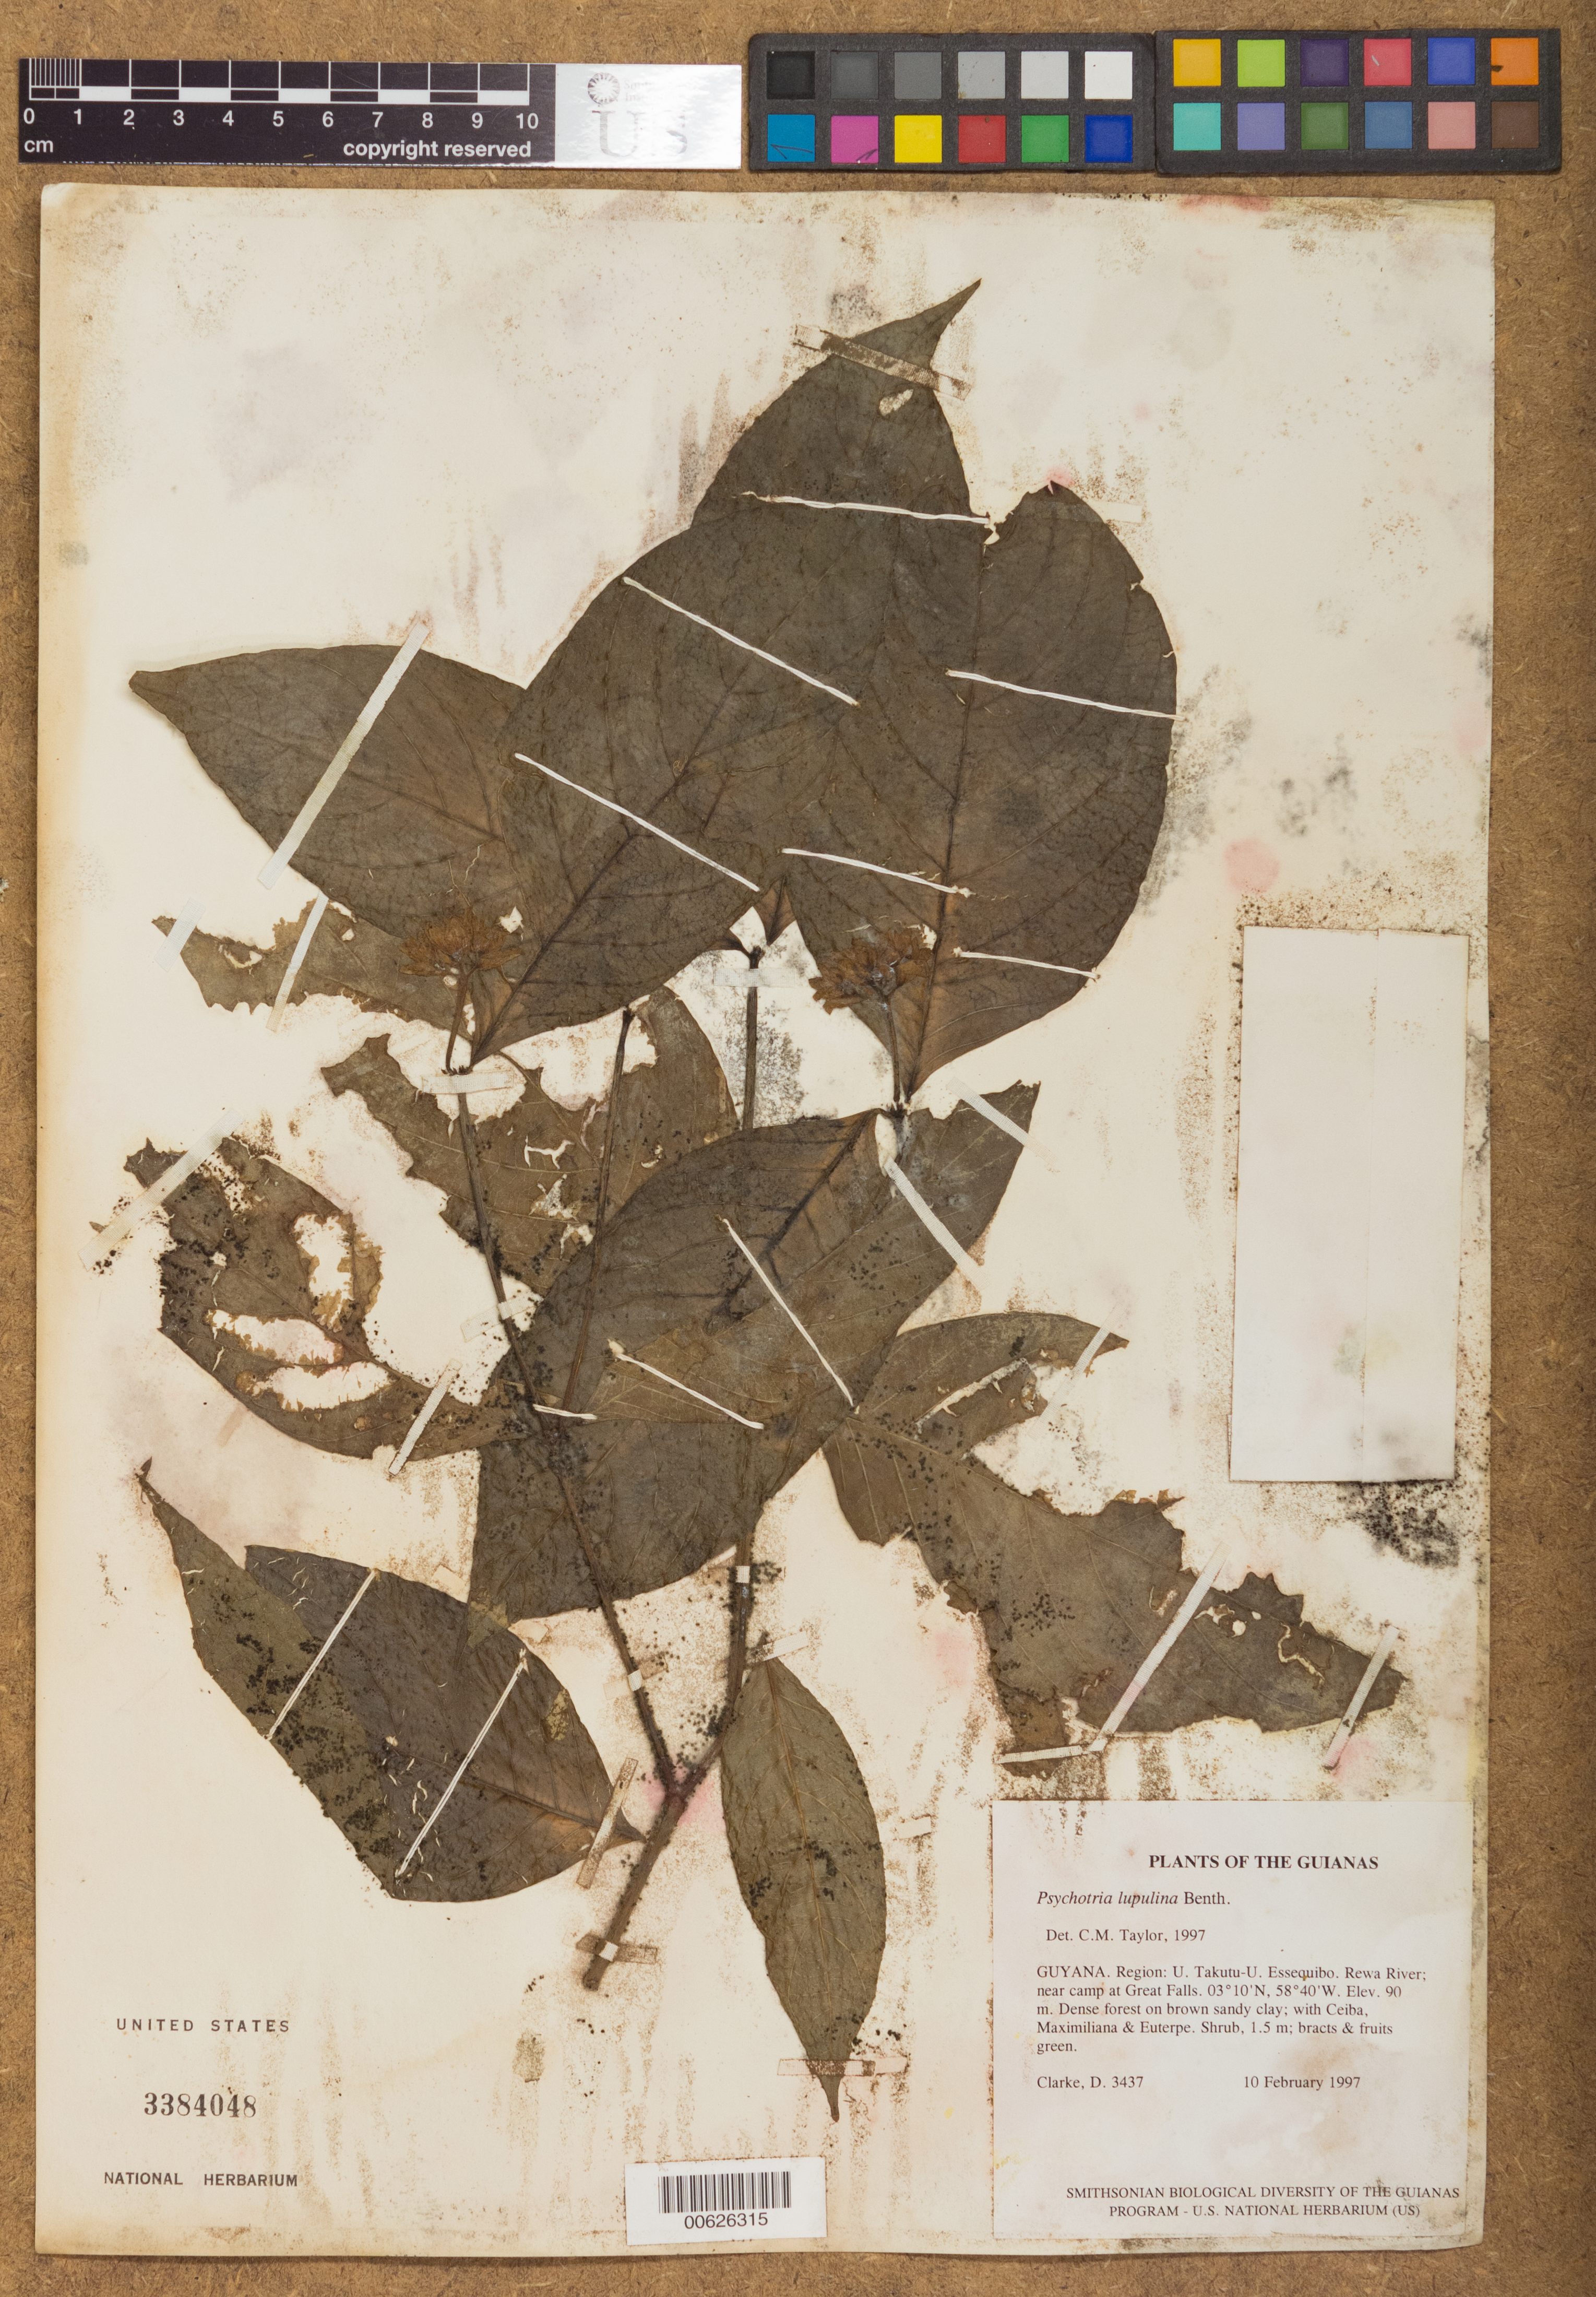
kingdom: Plantae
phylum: Tracheophyta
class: Magnoliopsida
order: Gentianales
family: Rubiaceae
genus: Psychotria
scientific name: Psychotria lupulina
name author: Benth.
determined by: Taylor, Charlotte M.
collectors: H. D. Clarke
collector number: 3437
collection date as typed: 10 February 1997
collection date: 1997-02-10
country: Guyana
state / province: U. Takutu-U. Essequibo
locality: Rewa River; near camp at Great Falls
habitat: Dense forest on brown sandy clay; with Ceiba, Maximiliana & Euterpe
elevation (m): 90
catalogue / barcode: US 3384048